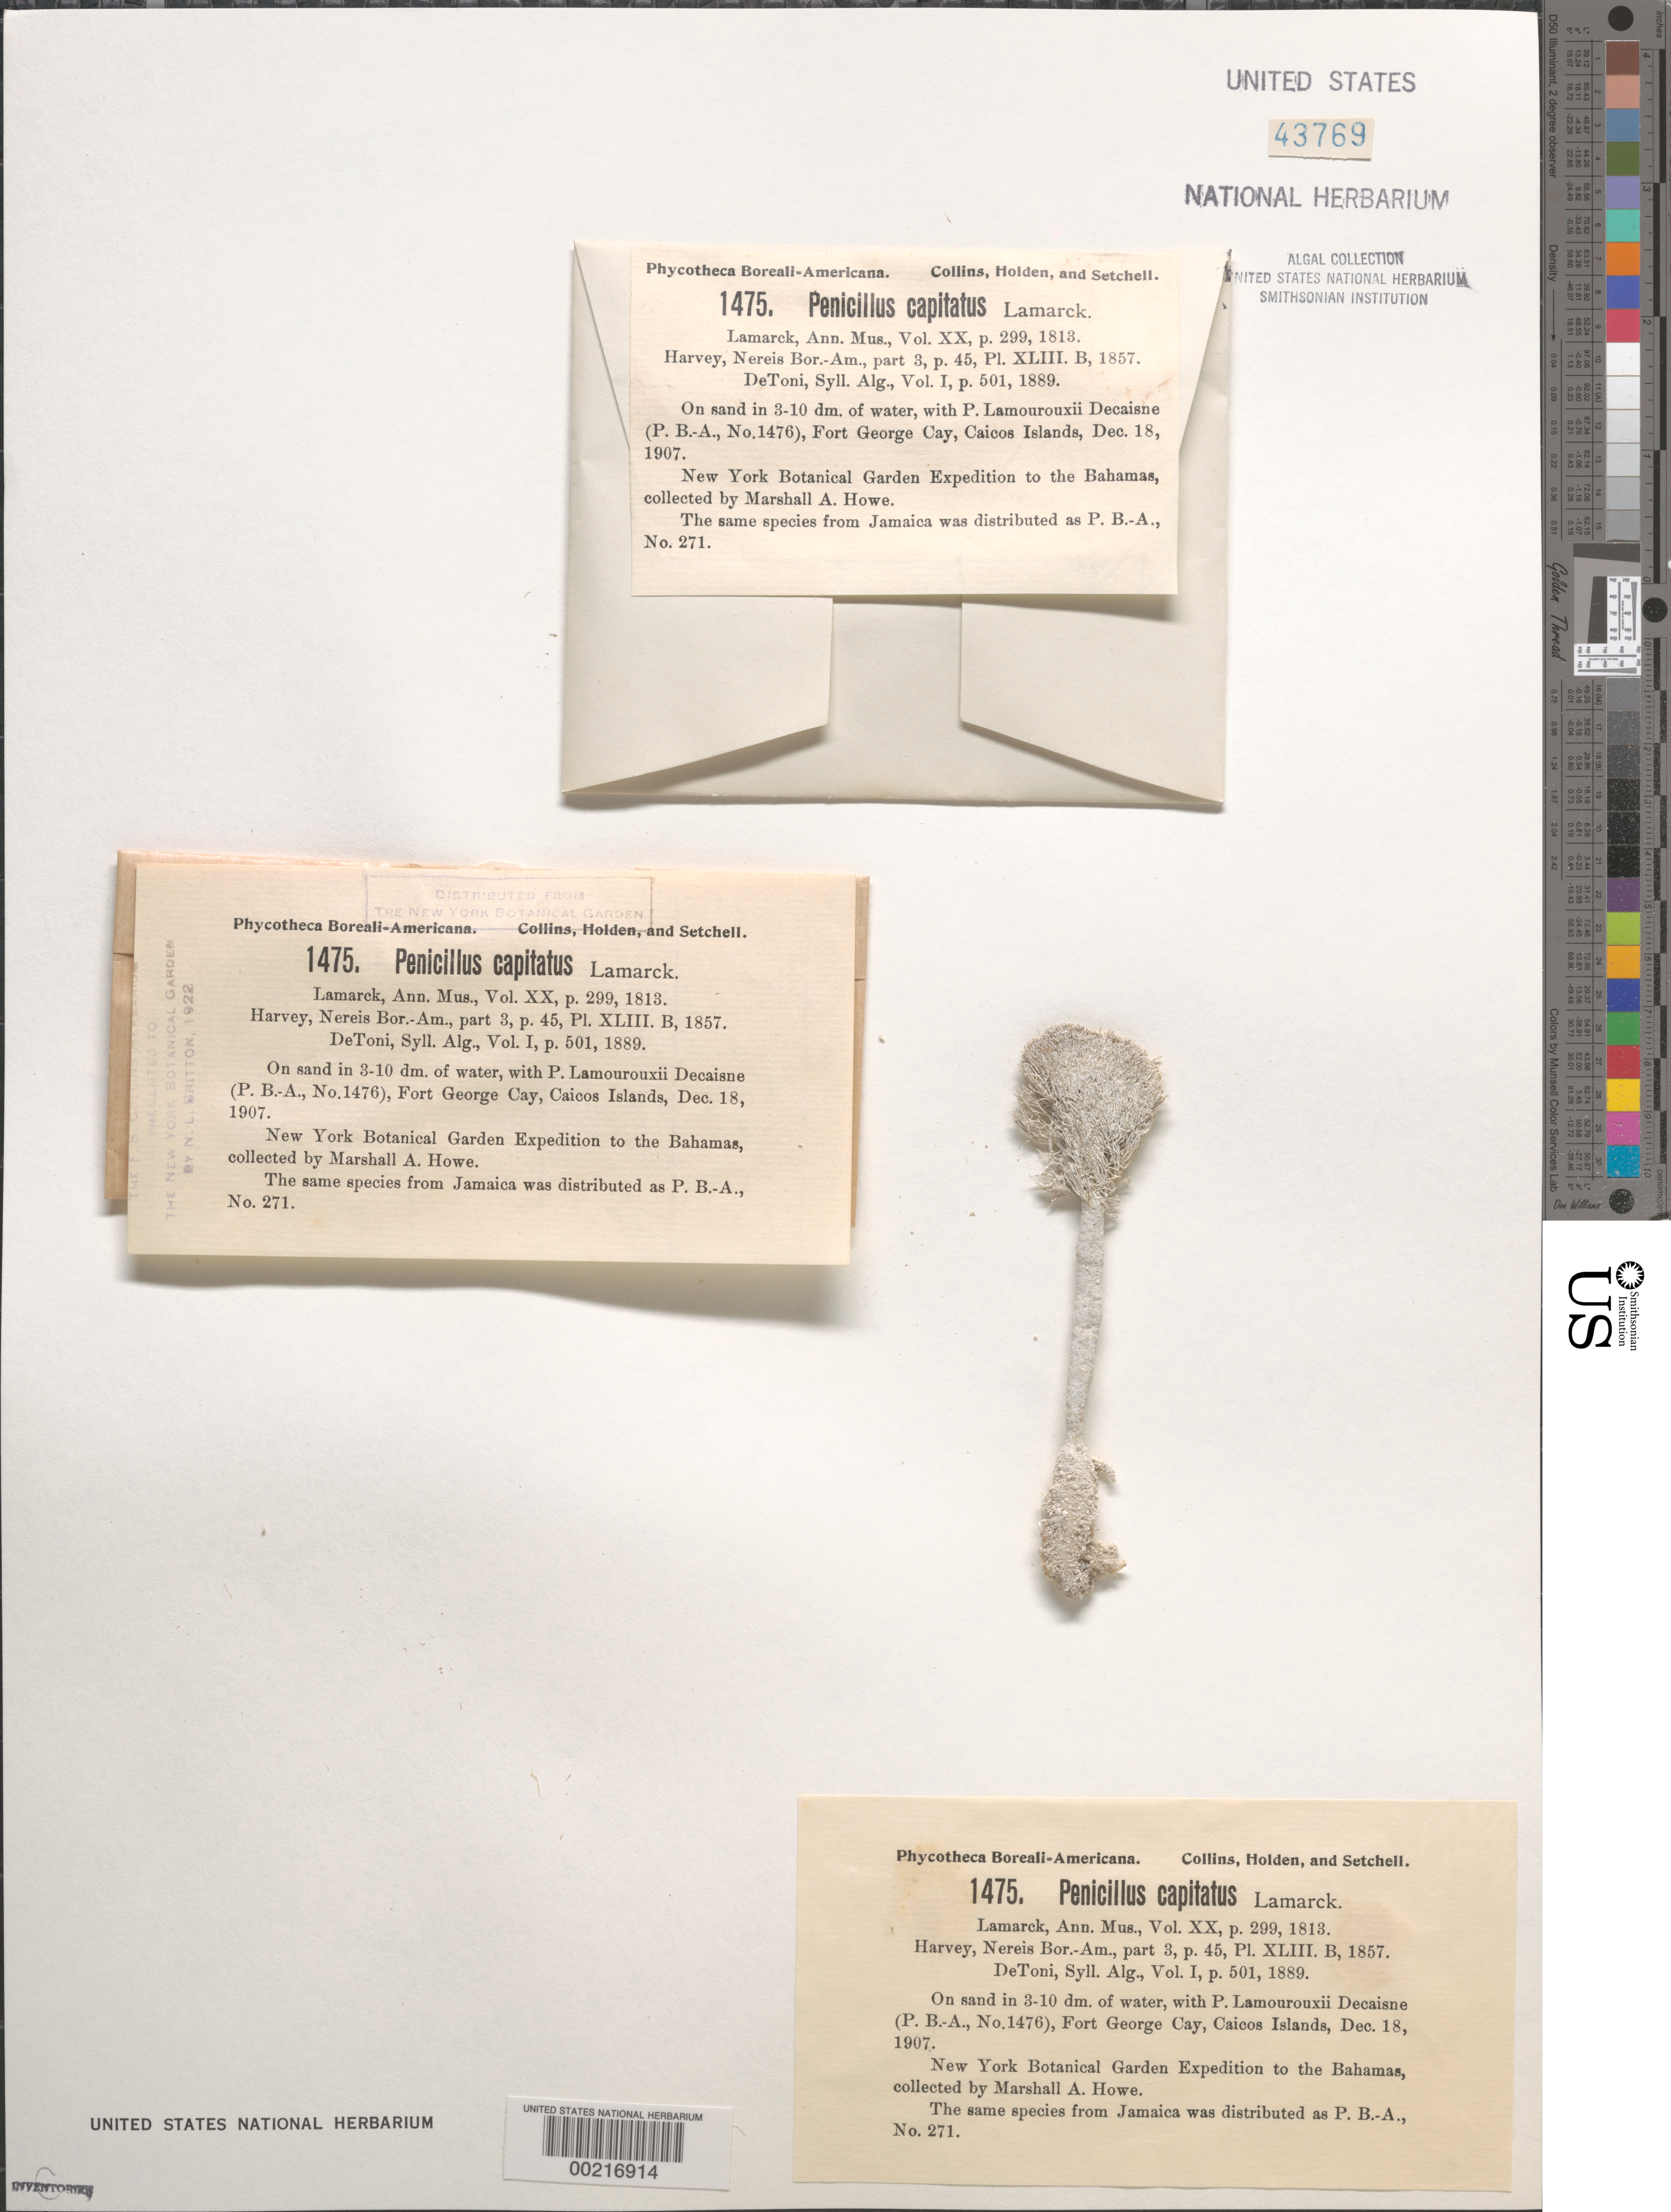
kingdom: Plantae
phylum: Chlorophyta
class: Ulvophyceae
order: Bryopsidales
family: Udoteaceae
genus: Penicillus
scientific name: Penicillus capitatus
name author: Lam.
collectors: M. A. Howe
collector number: PB-A 1475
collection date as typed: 18 Dec 1907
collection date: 1907-12-18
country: Turks and Caicos Islands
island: Fort George Cay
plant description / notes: Collins, Holden & Setchell, Phycotheca Boreali-Americana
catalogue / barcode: US 43769